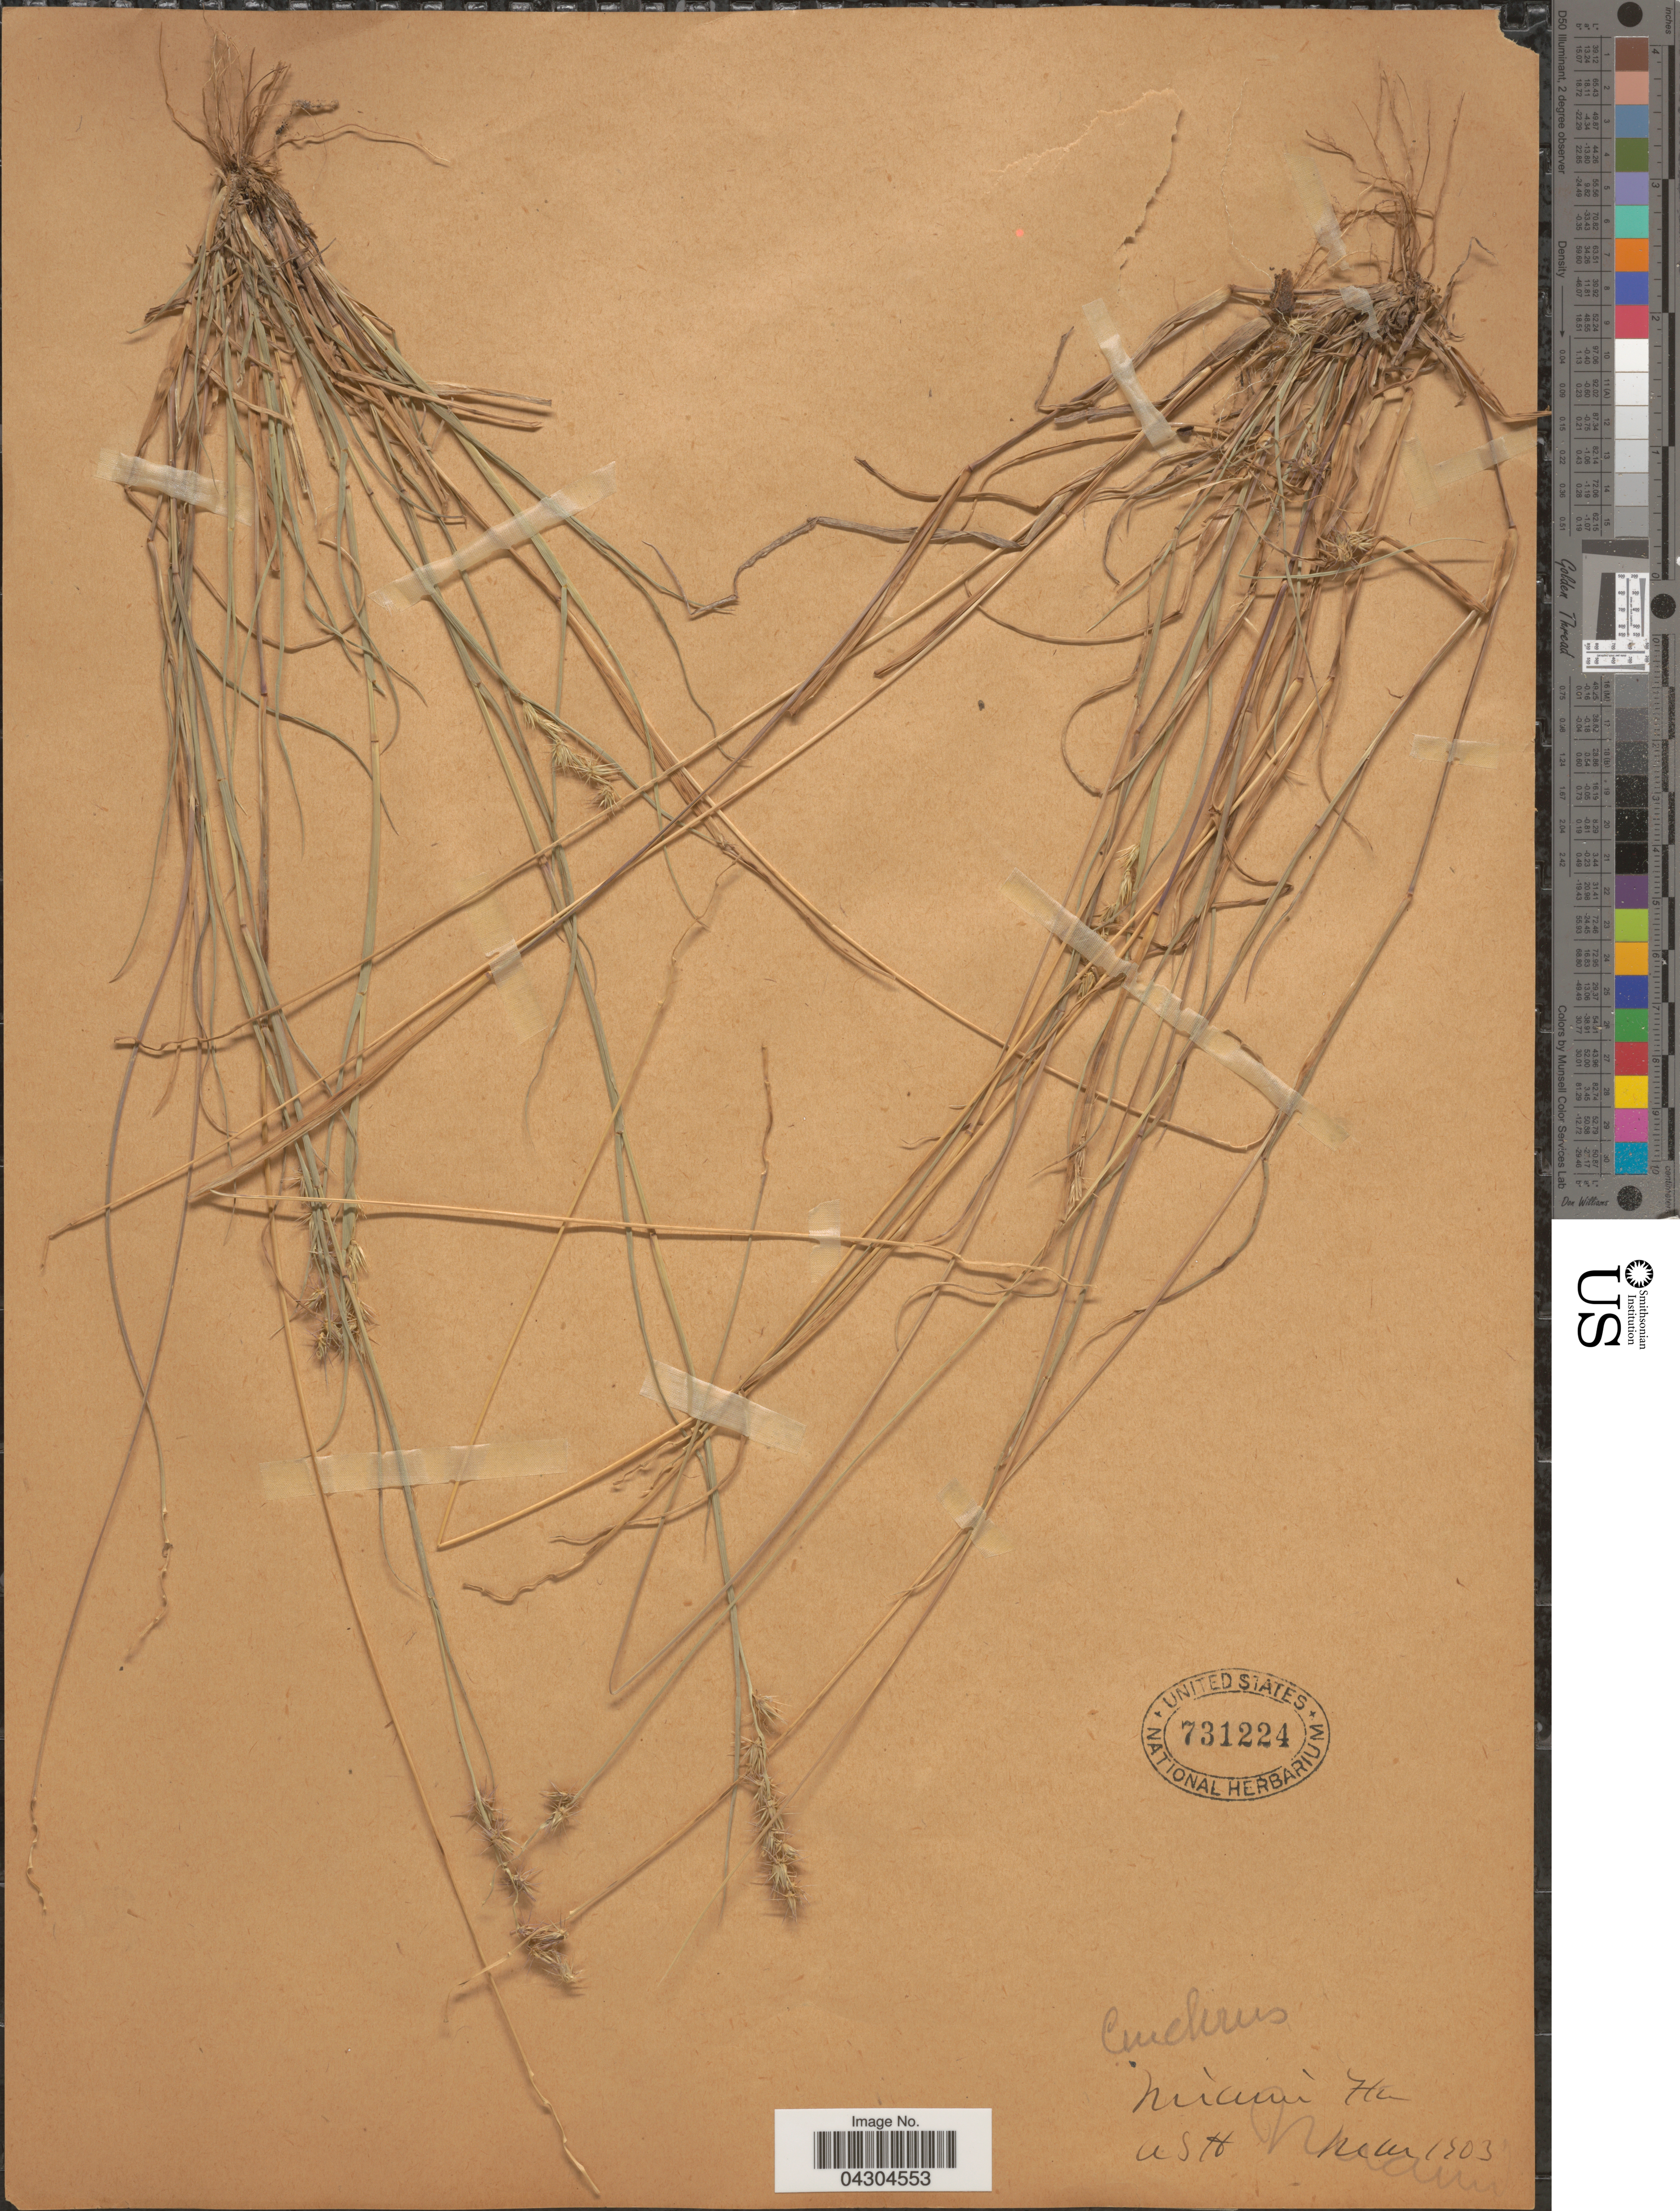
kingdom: Plantae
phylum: Tracheophyta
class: Liliopsida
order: Poales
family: Poaceae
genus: Cenchrus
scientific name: Cenchrus gracillimus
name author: Nash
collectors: A. H.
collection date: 1903-03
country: United States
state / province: Florida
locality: Miami.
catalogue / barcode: US 731224